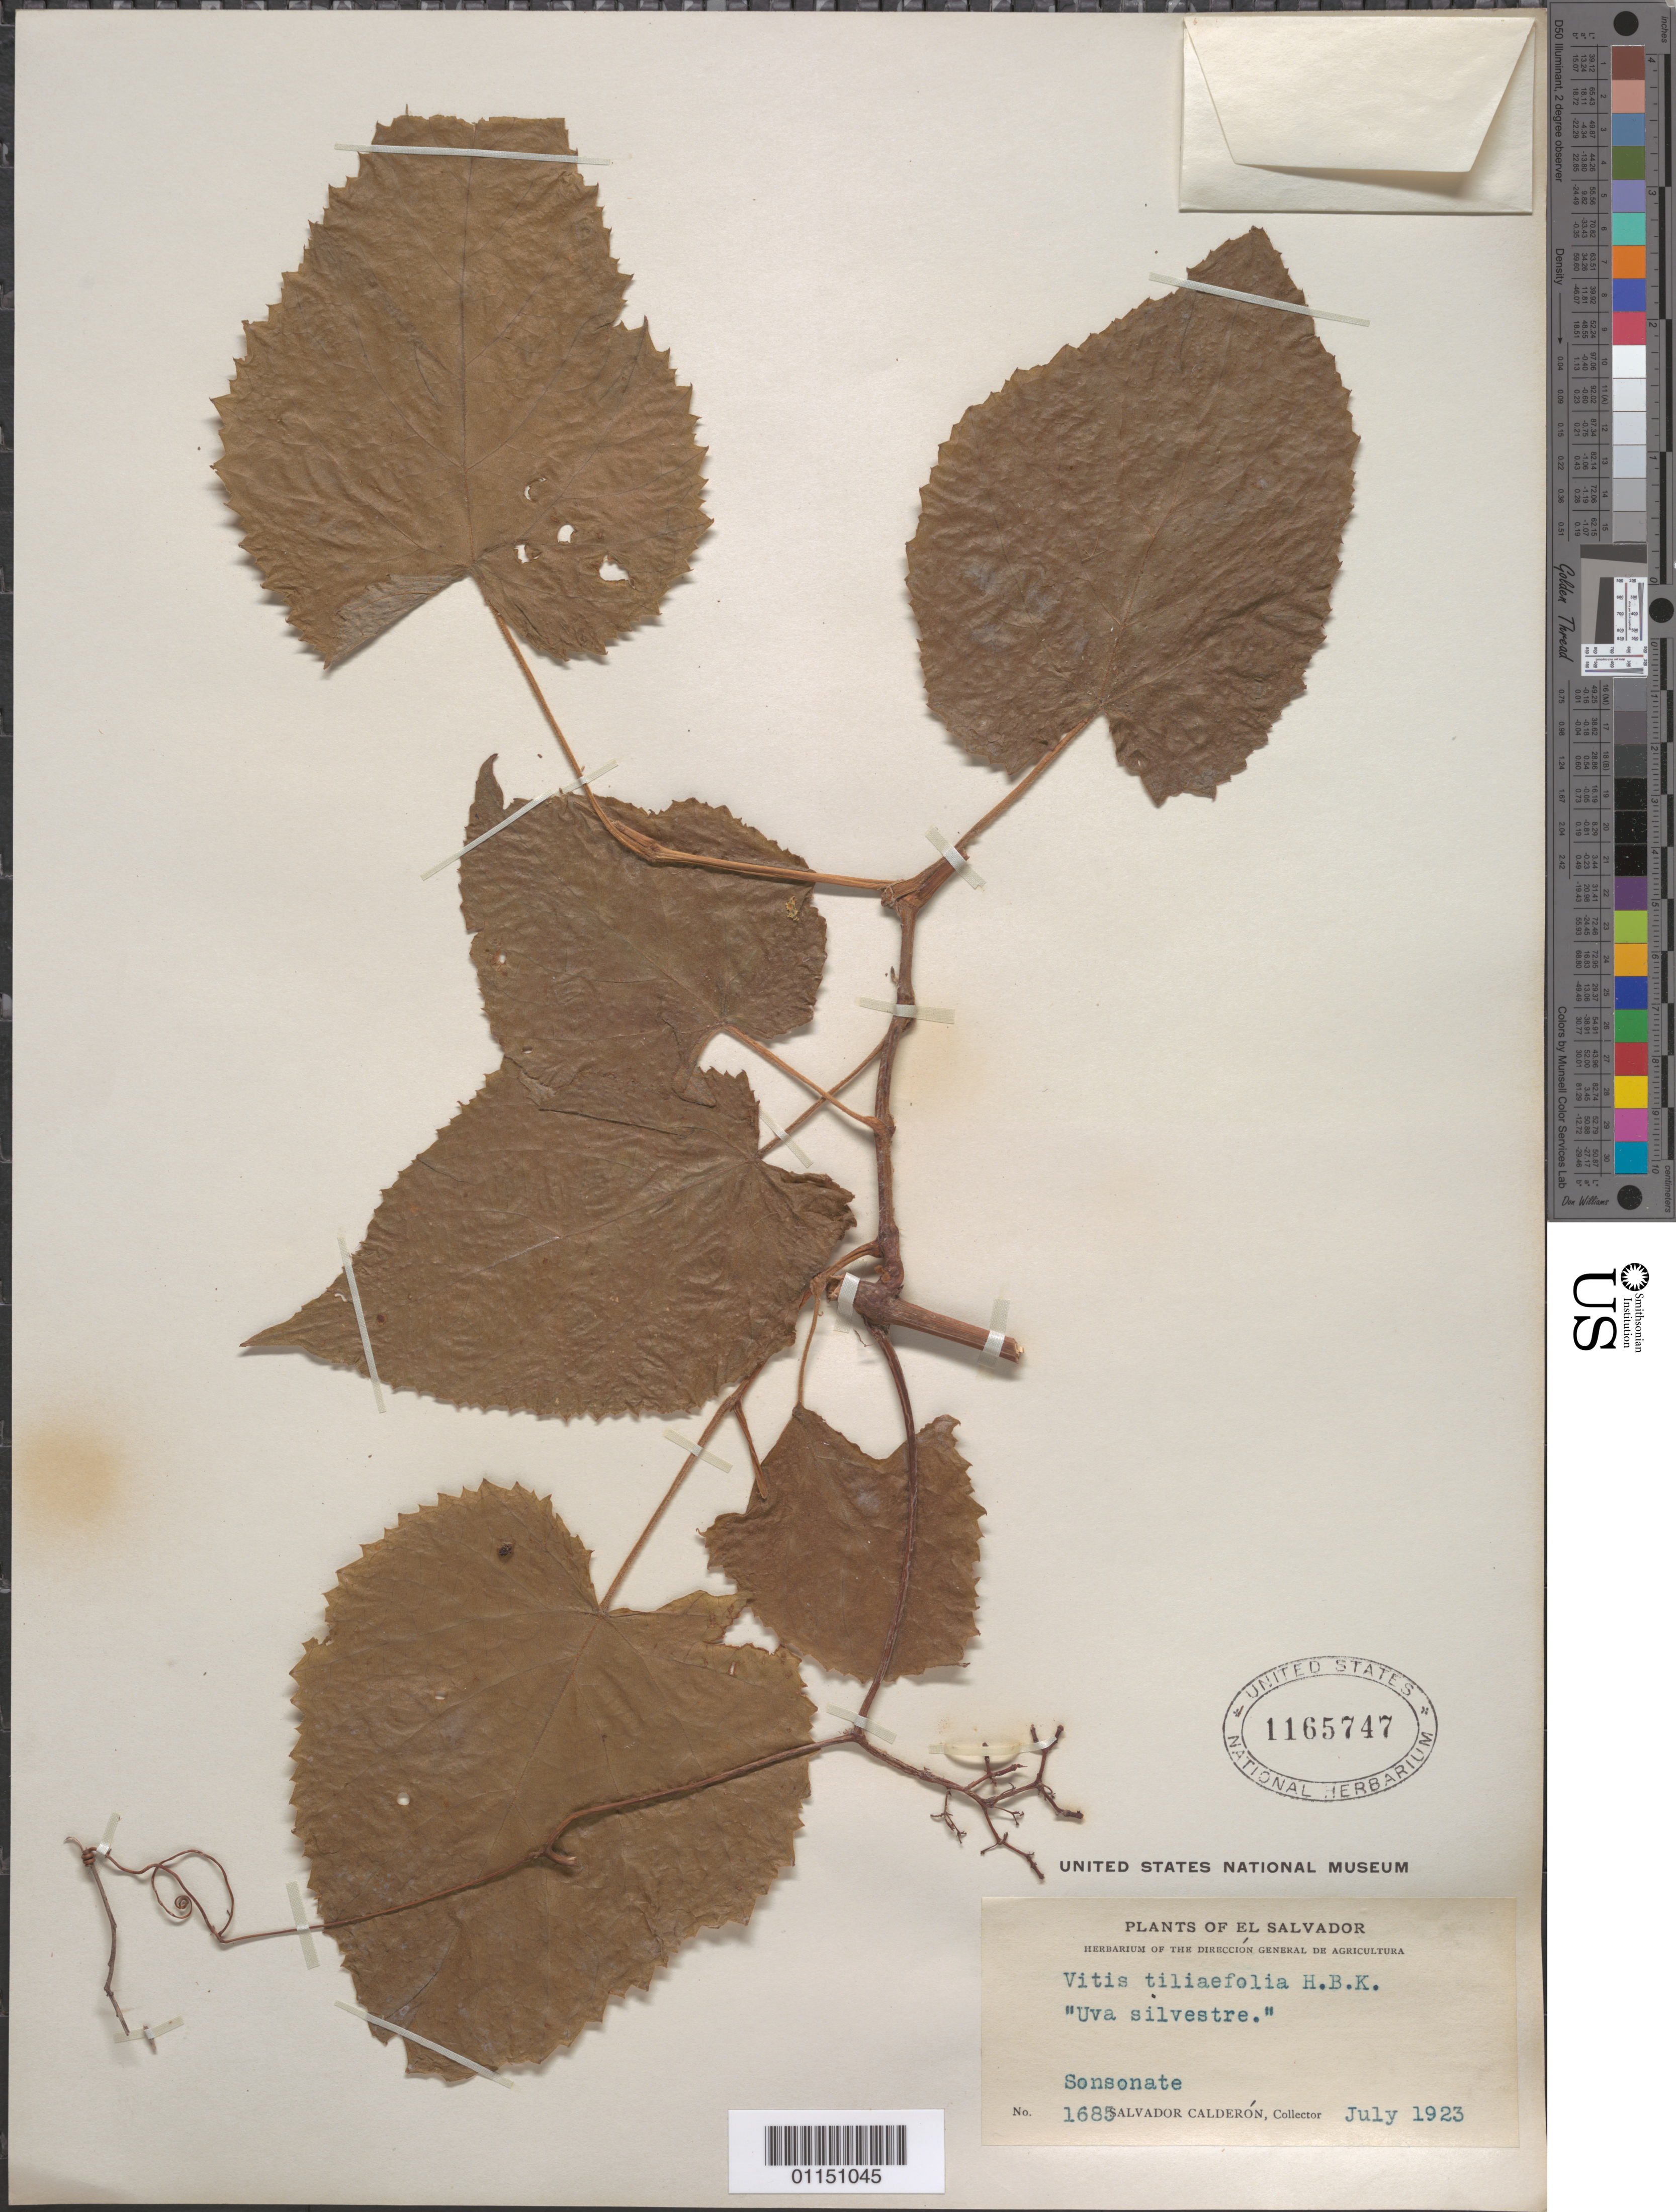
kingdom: Plantae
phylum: Tracheophyta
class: Magnoliopsida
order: Vitales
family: Vitaceae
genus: Vitis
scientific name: Vitis tiliaefolia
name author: Willd.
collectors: S. Calderón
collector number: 1685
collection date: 1923-07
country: El Salvador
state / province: Sonsonate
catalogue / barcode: US 1165747